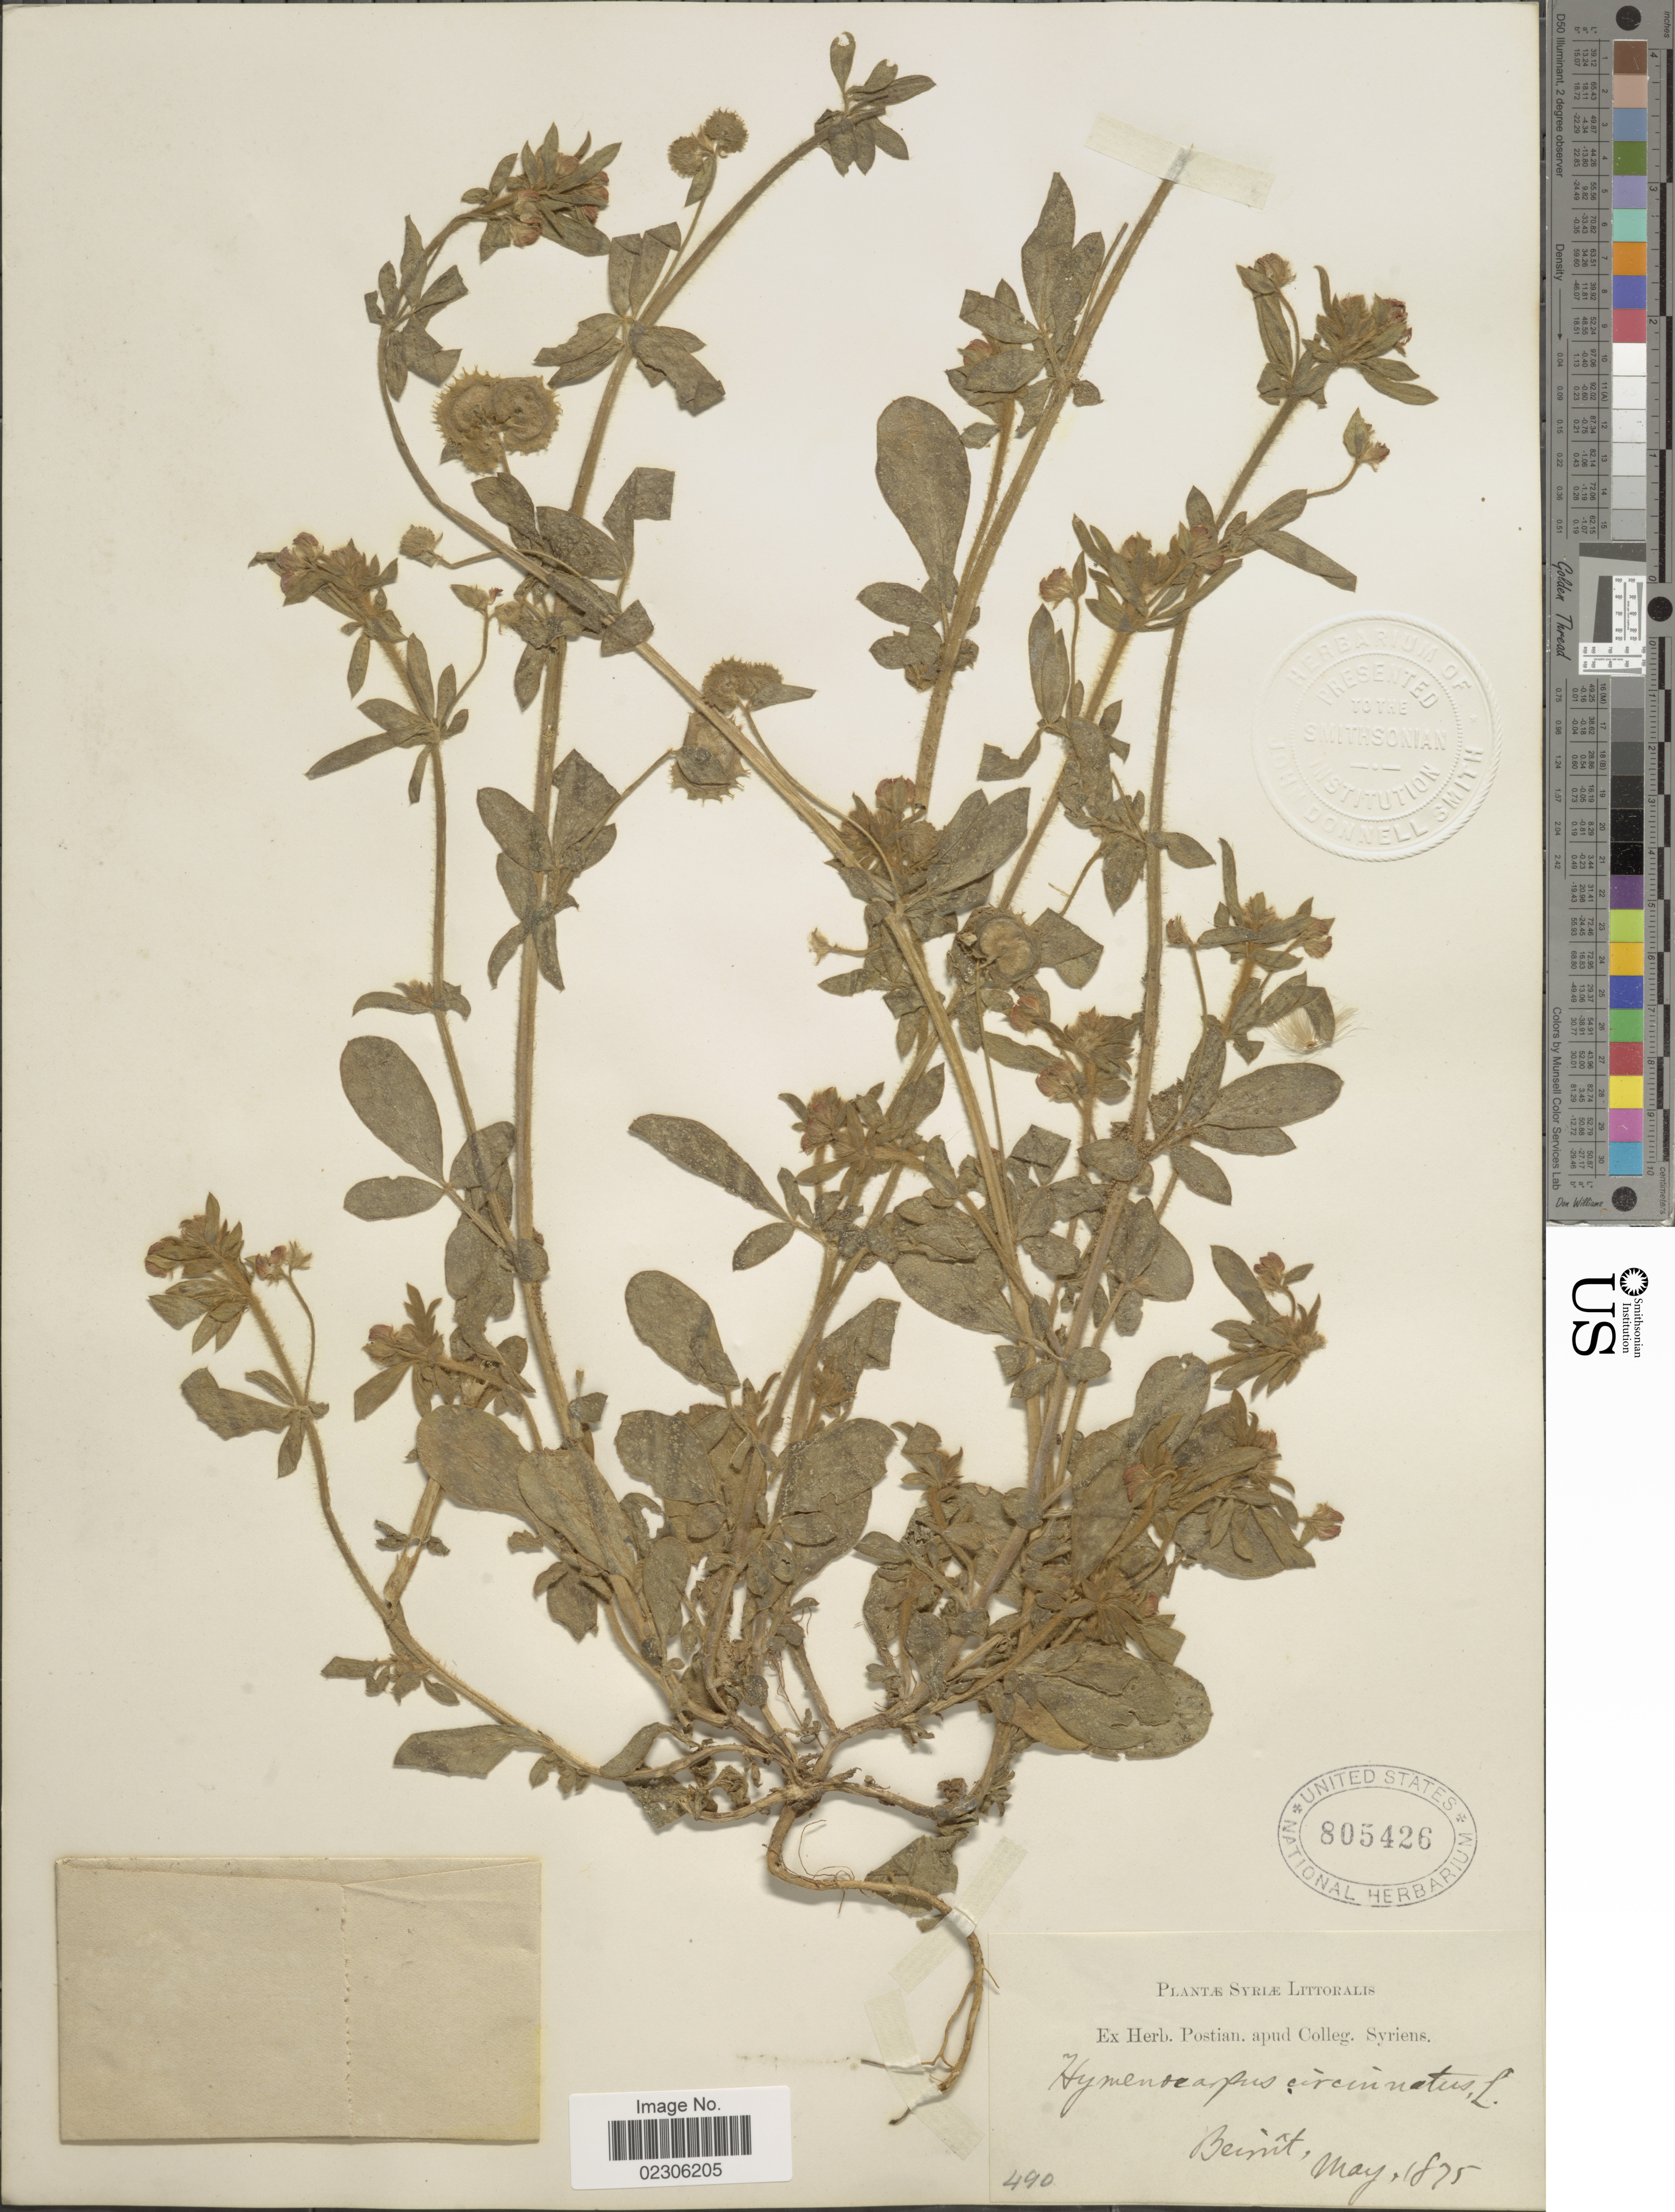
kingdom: Plantae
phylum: Tracheophyta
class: Magnoliopsida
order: Fabales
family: Fabaceae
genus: Hymenocarpos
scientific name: Hymenocarpos circinnatus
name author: (L.) Savi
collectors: ex herb. Postian. apud Colleg. Syriens. Protest. USE "Fannie P. A. Shepard" (10308853) AS PRIMARY COLLECTOR INSTEAD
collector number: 490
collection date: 1875-05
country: Syria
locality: Syriae Littoralis, Beimt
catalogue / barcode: US 805426